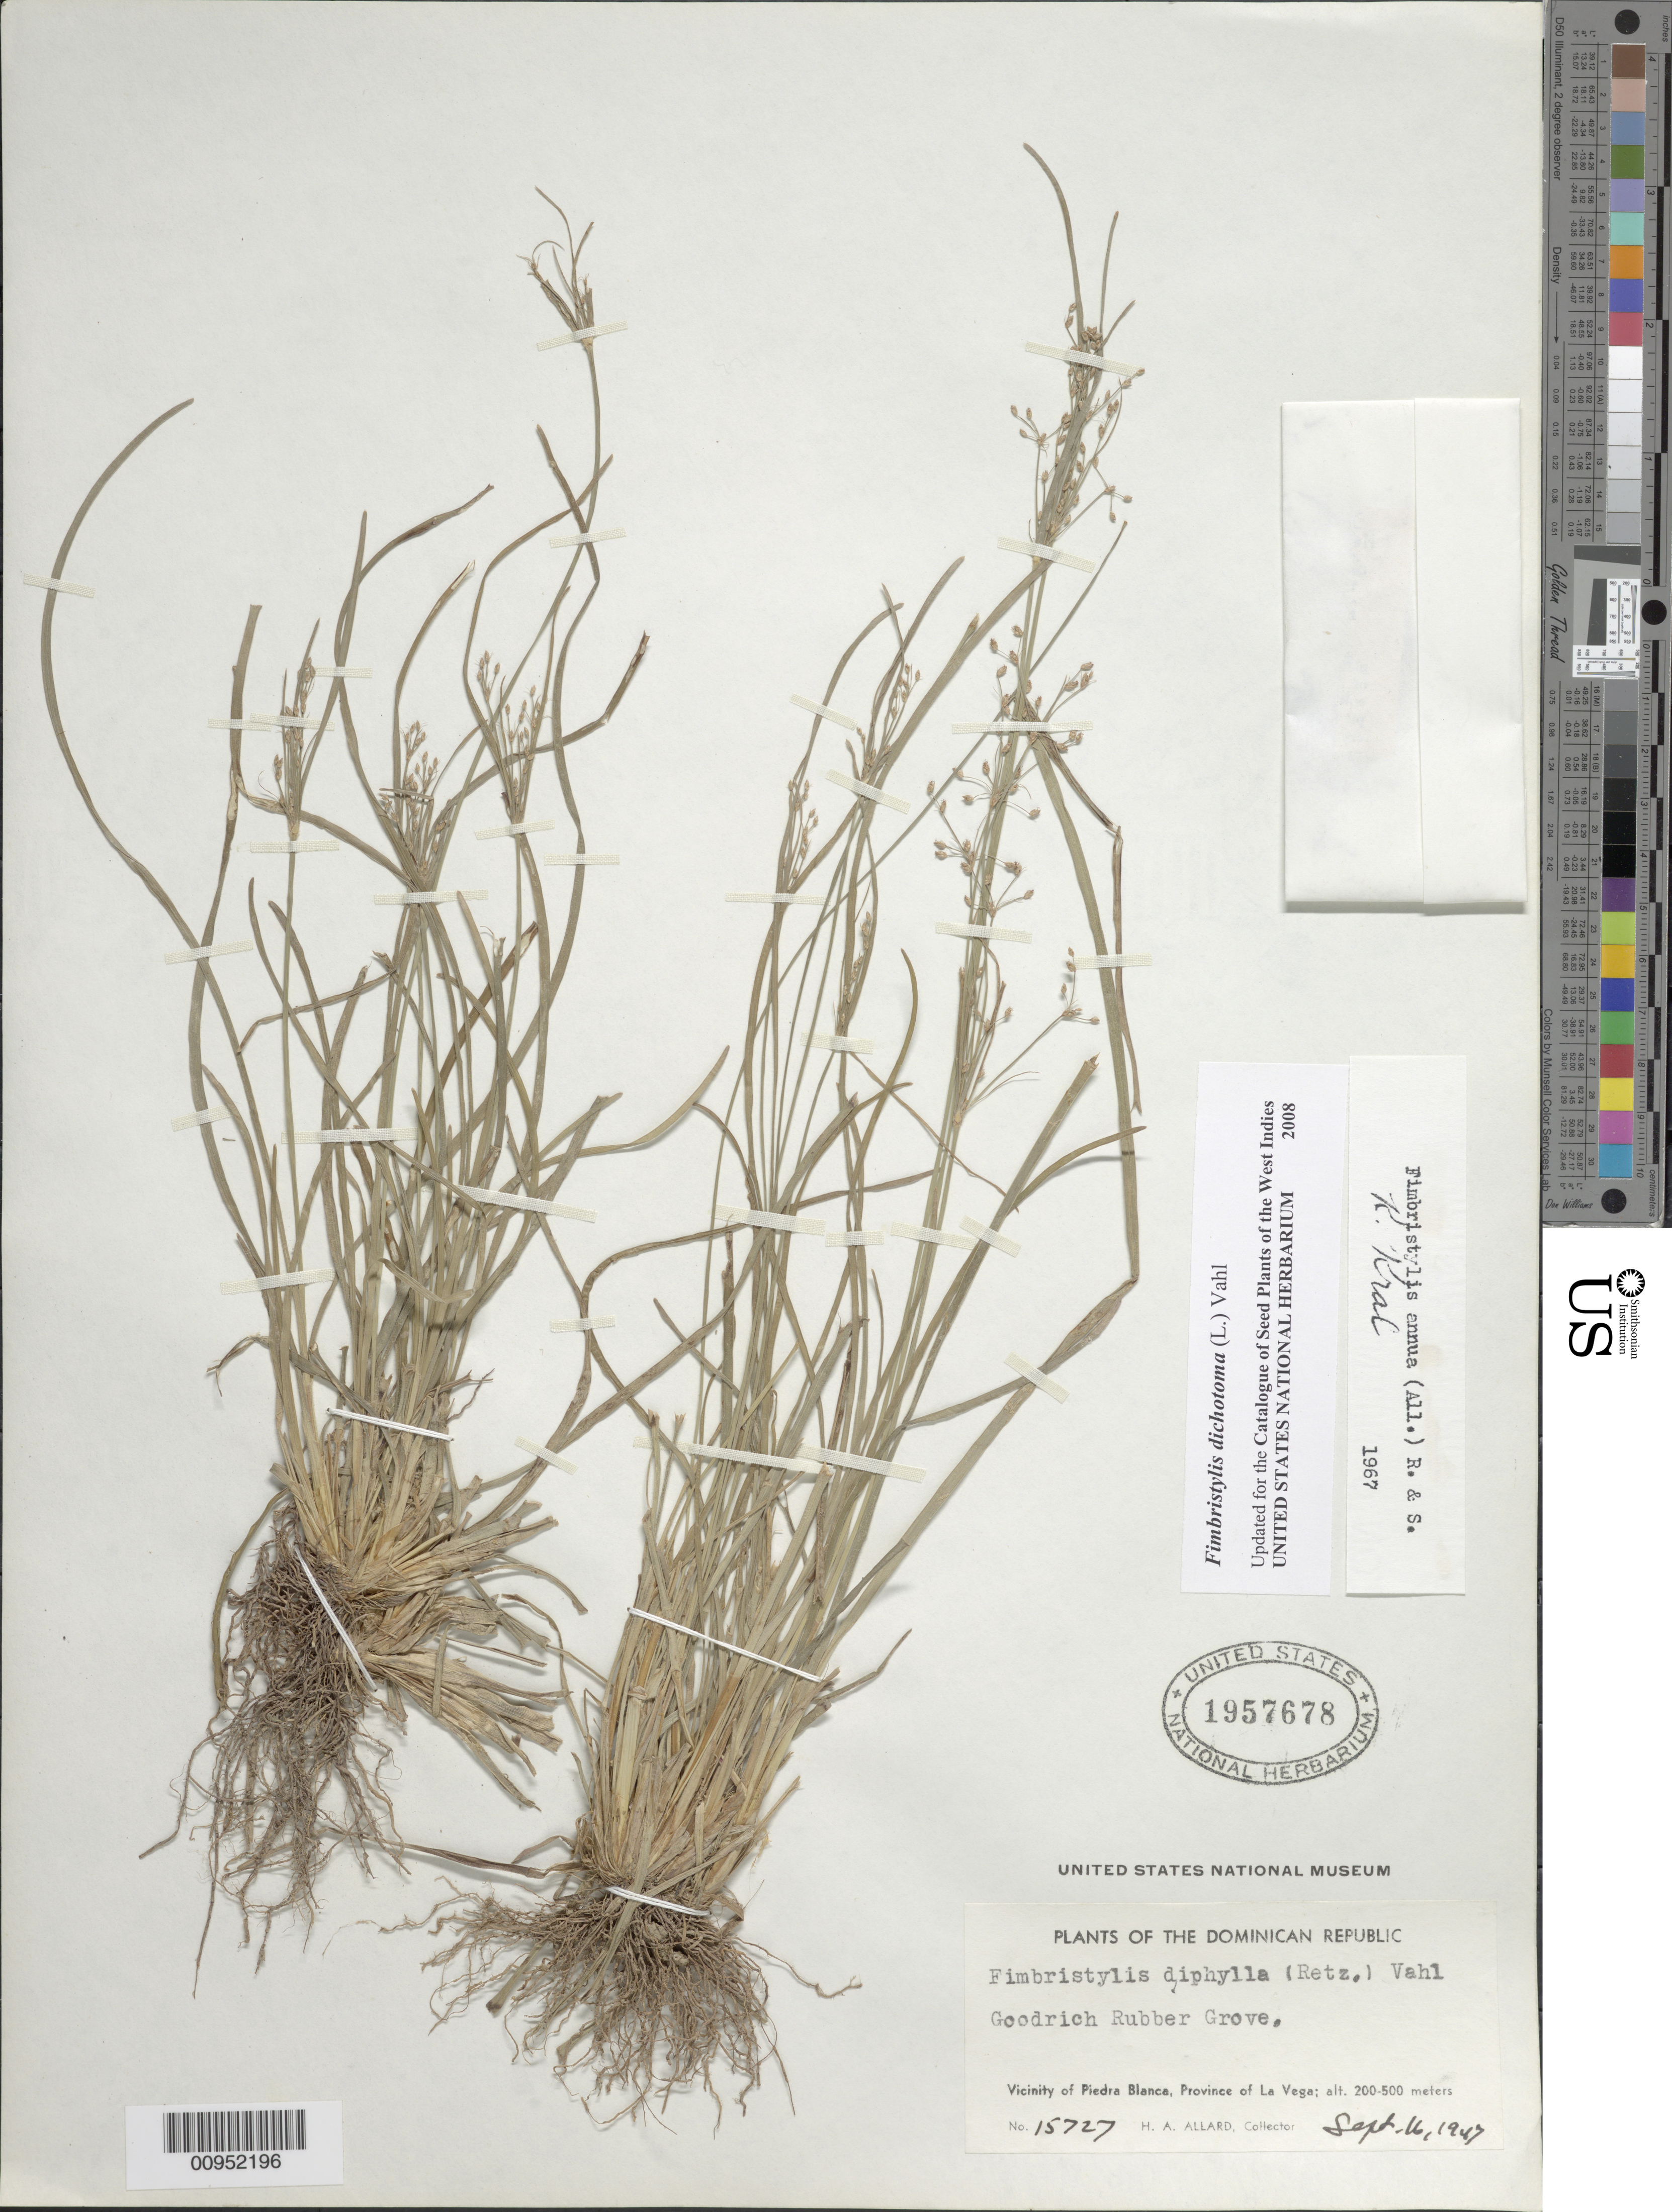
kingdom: Plantae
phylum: Tracheophyta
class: Liliopsida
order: Poales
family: Cyperaceae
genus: Fimbristylis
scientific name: Fimbristylis dichotoma subsp. dichotoma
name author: (L.) Vahl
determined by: Strong, M. T., (US), Smithsonian Institution - National Museum of Natural History (UNITED STATES)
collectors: H. A. Allard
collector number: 15727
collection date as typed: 16 Sep 1947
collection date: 1947-09-16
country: Dominican Republic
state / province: La Vega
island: Hispaniola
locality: Vicinity of Piedra Blanca, Goodrich Rubber Grove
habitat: Rubber grove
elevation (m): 200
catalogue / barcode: US 1957678